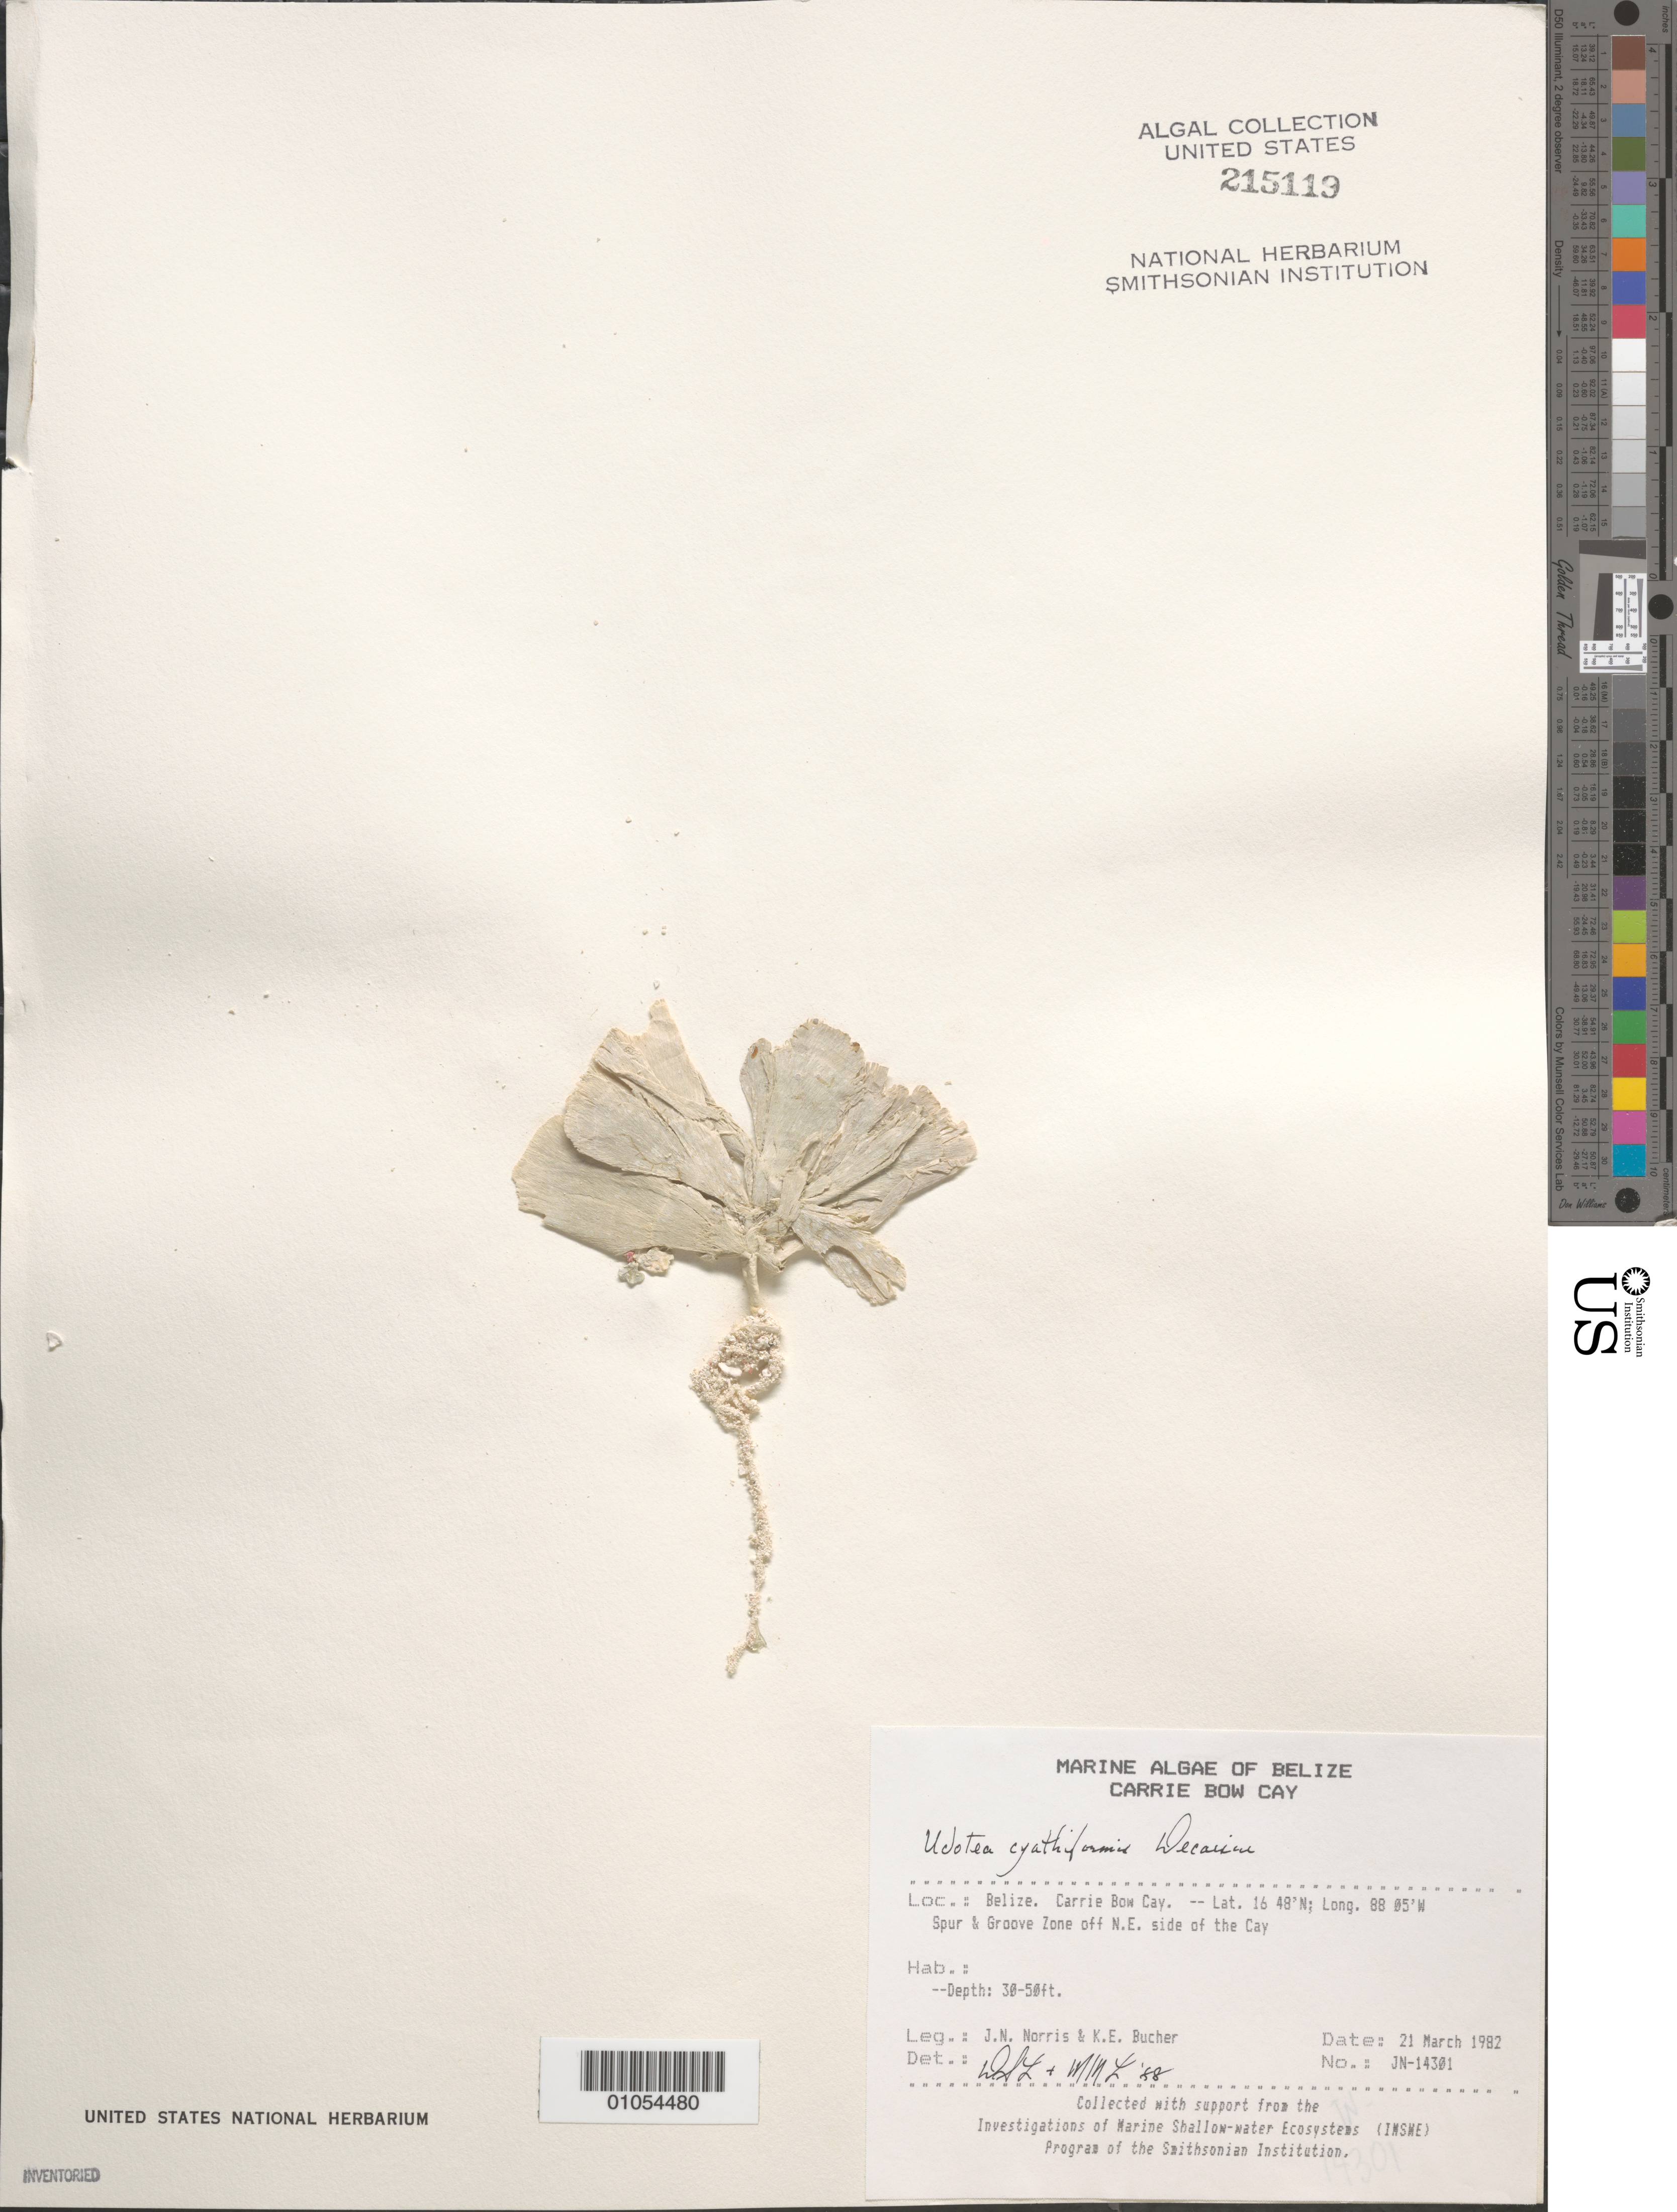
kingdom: Plantae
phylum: Chlorophyta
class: Ulvophyceae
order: Bryopsidales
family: Udoteaceae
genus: Udotea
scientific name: Udotea cyathiformis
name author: Decne.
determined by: Littler, D. S.; Littler, M. M.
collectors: J. N. Norris & K. E. Bucher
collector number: JN-14301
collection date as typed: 21 Mar 1982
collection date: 1982-03-21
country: Belize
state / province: Stann Creek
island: Carrie Bow Cay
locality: Spur and groove zone off northeast side of Carrie Bow Cay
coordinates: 16 48'N, 88 05'W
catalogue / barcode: US 215119